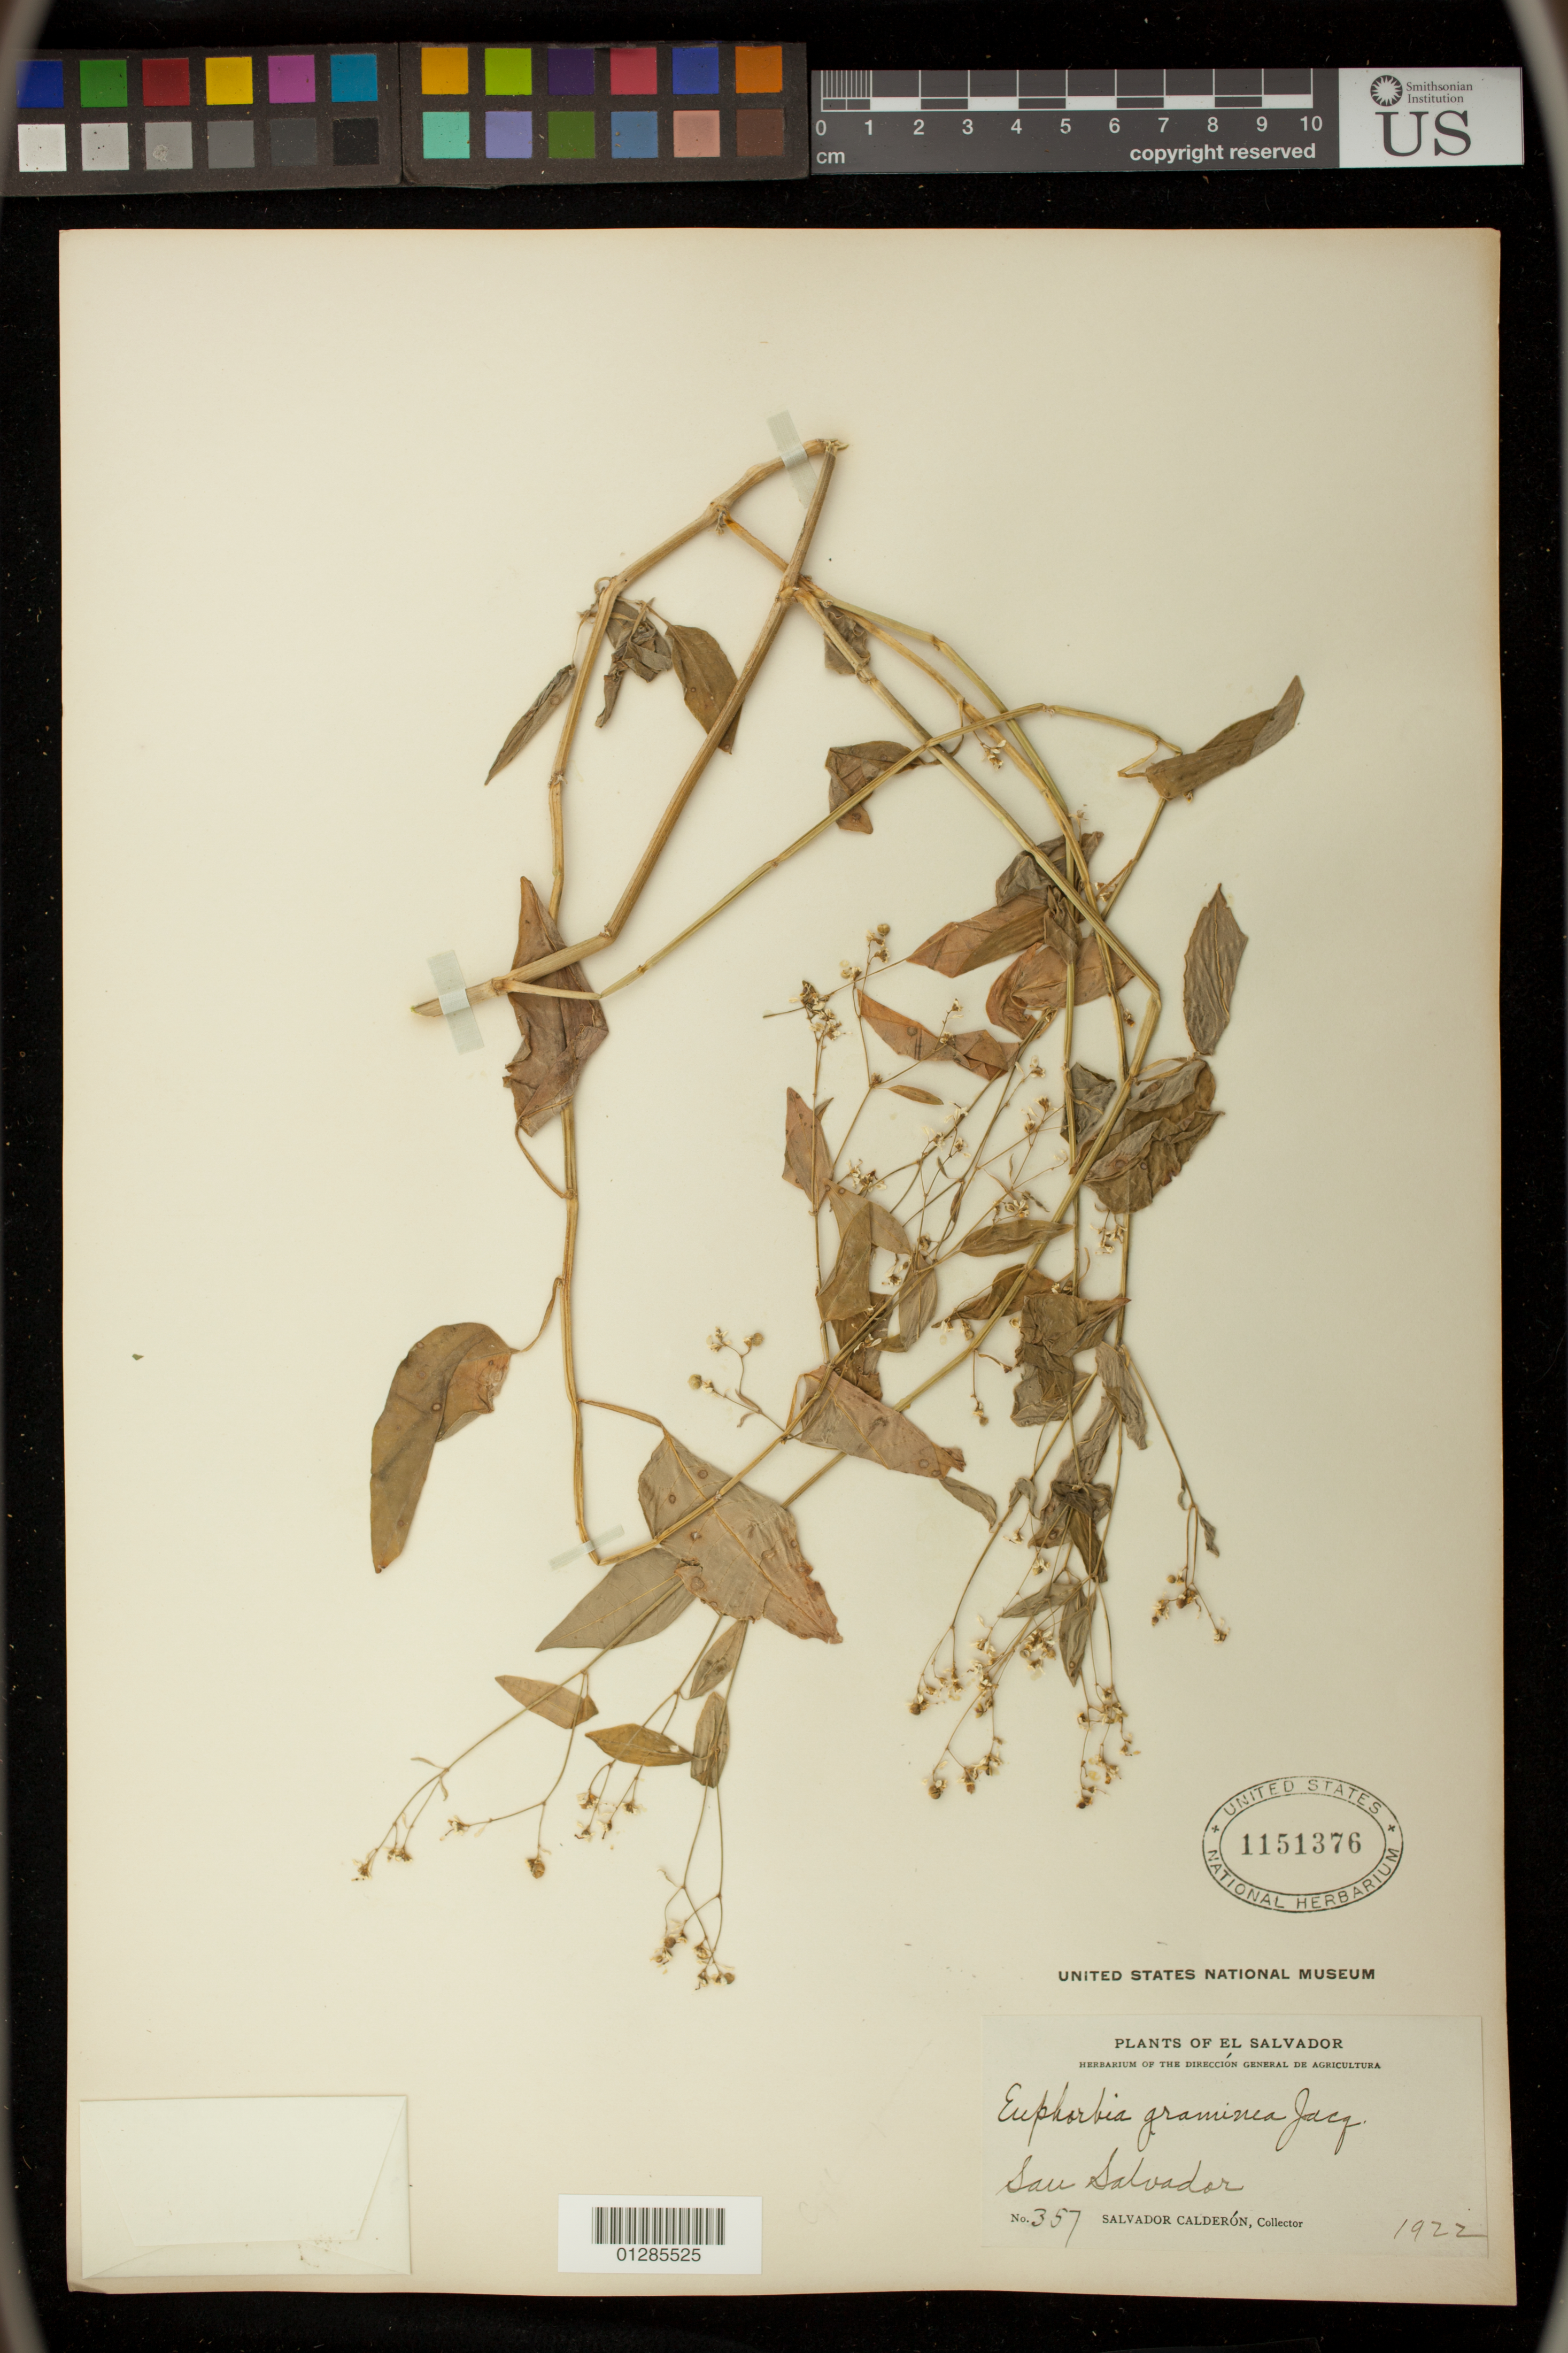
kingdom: Plantae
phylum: Tracheophyta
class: Magnoliopsida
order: Malpighiales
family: Euphorbiaceae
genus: Euphorbia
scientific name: Euphorbia graminea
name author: Jacq.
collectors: S. Calderón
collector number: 357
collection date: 1922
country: El Salvador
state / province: San Salvador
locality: San Salvador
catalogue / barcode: US 1151376